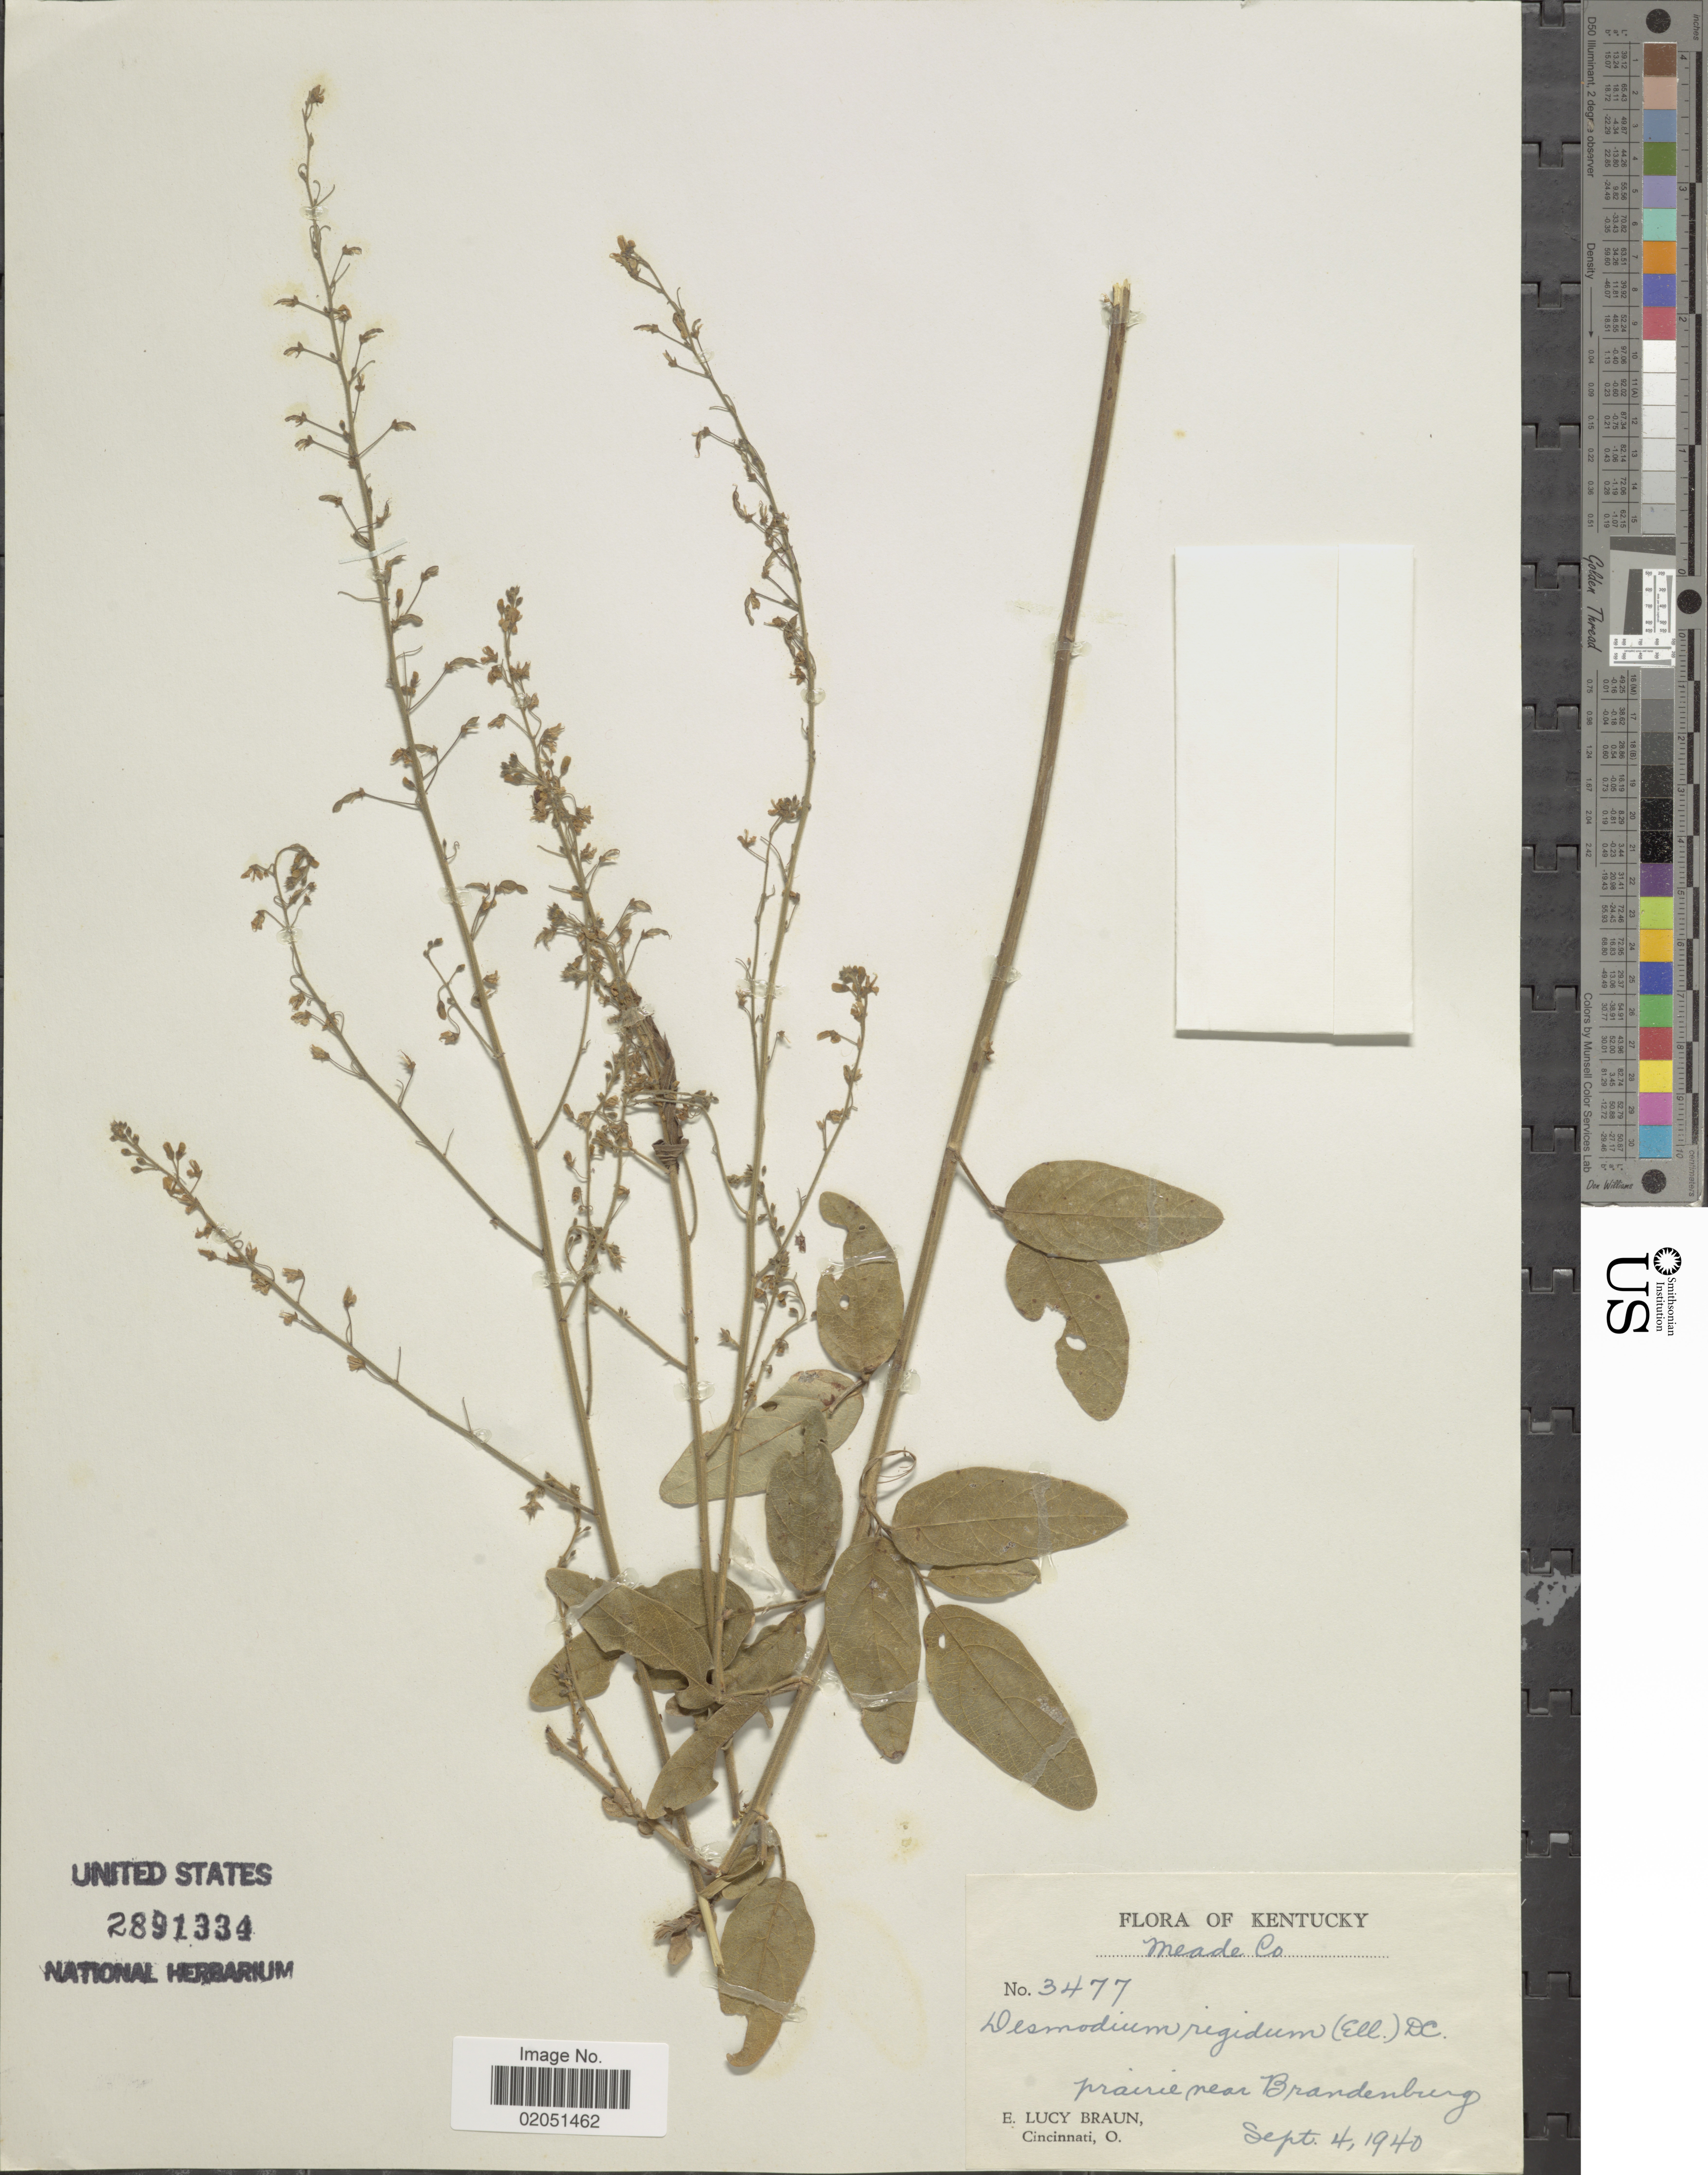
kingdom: Plantae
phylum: Tracheophyta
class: Magnoliopsida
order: Fabales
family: Fabaceae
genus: Desmodium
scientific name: Desmodium rigidum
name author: (Elliott) DC.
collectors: E. L. Braun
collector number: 3477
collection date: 1940-09-04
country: United States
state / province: Kentucky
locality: Meade Co., prairie near Brandenburg.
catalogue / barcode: US 2891334